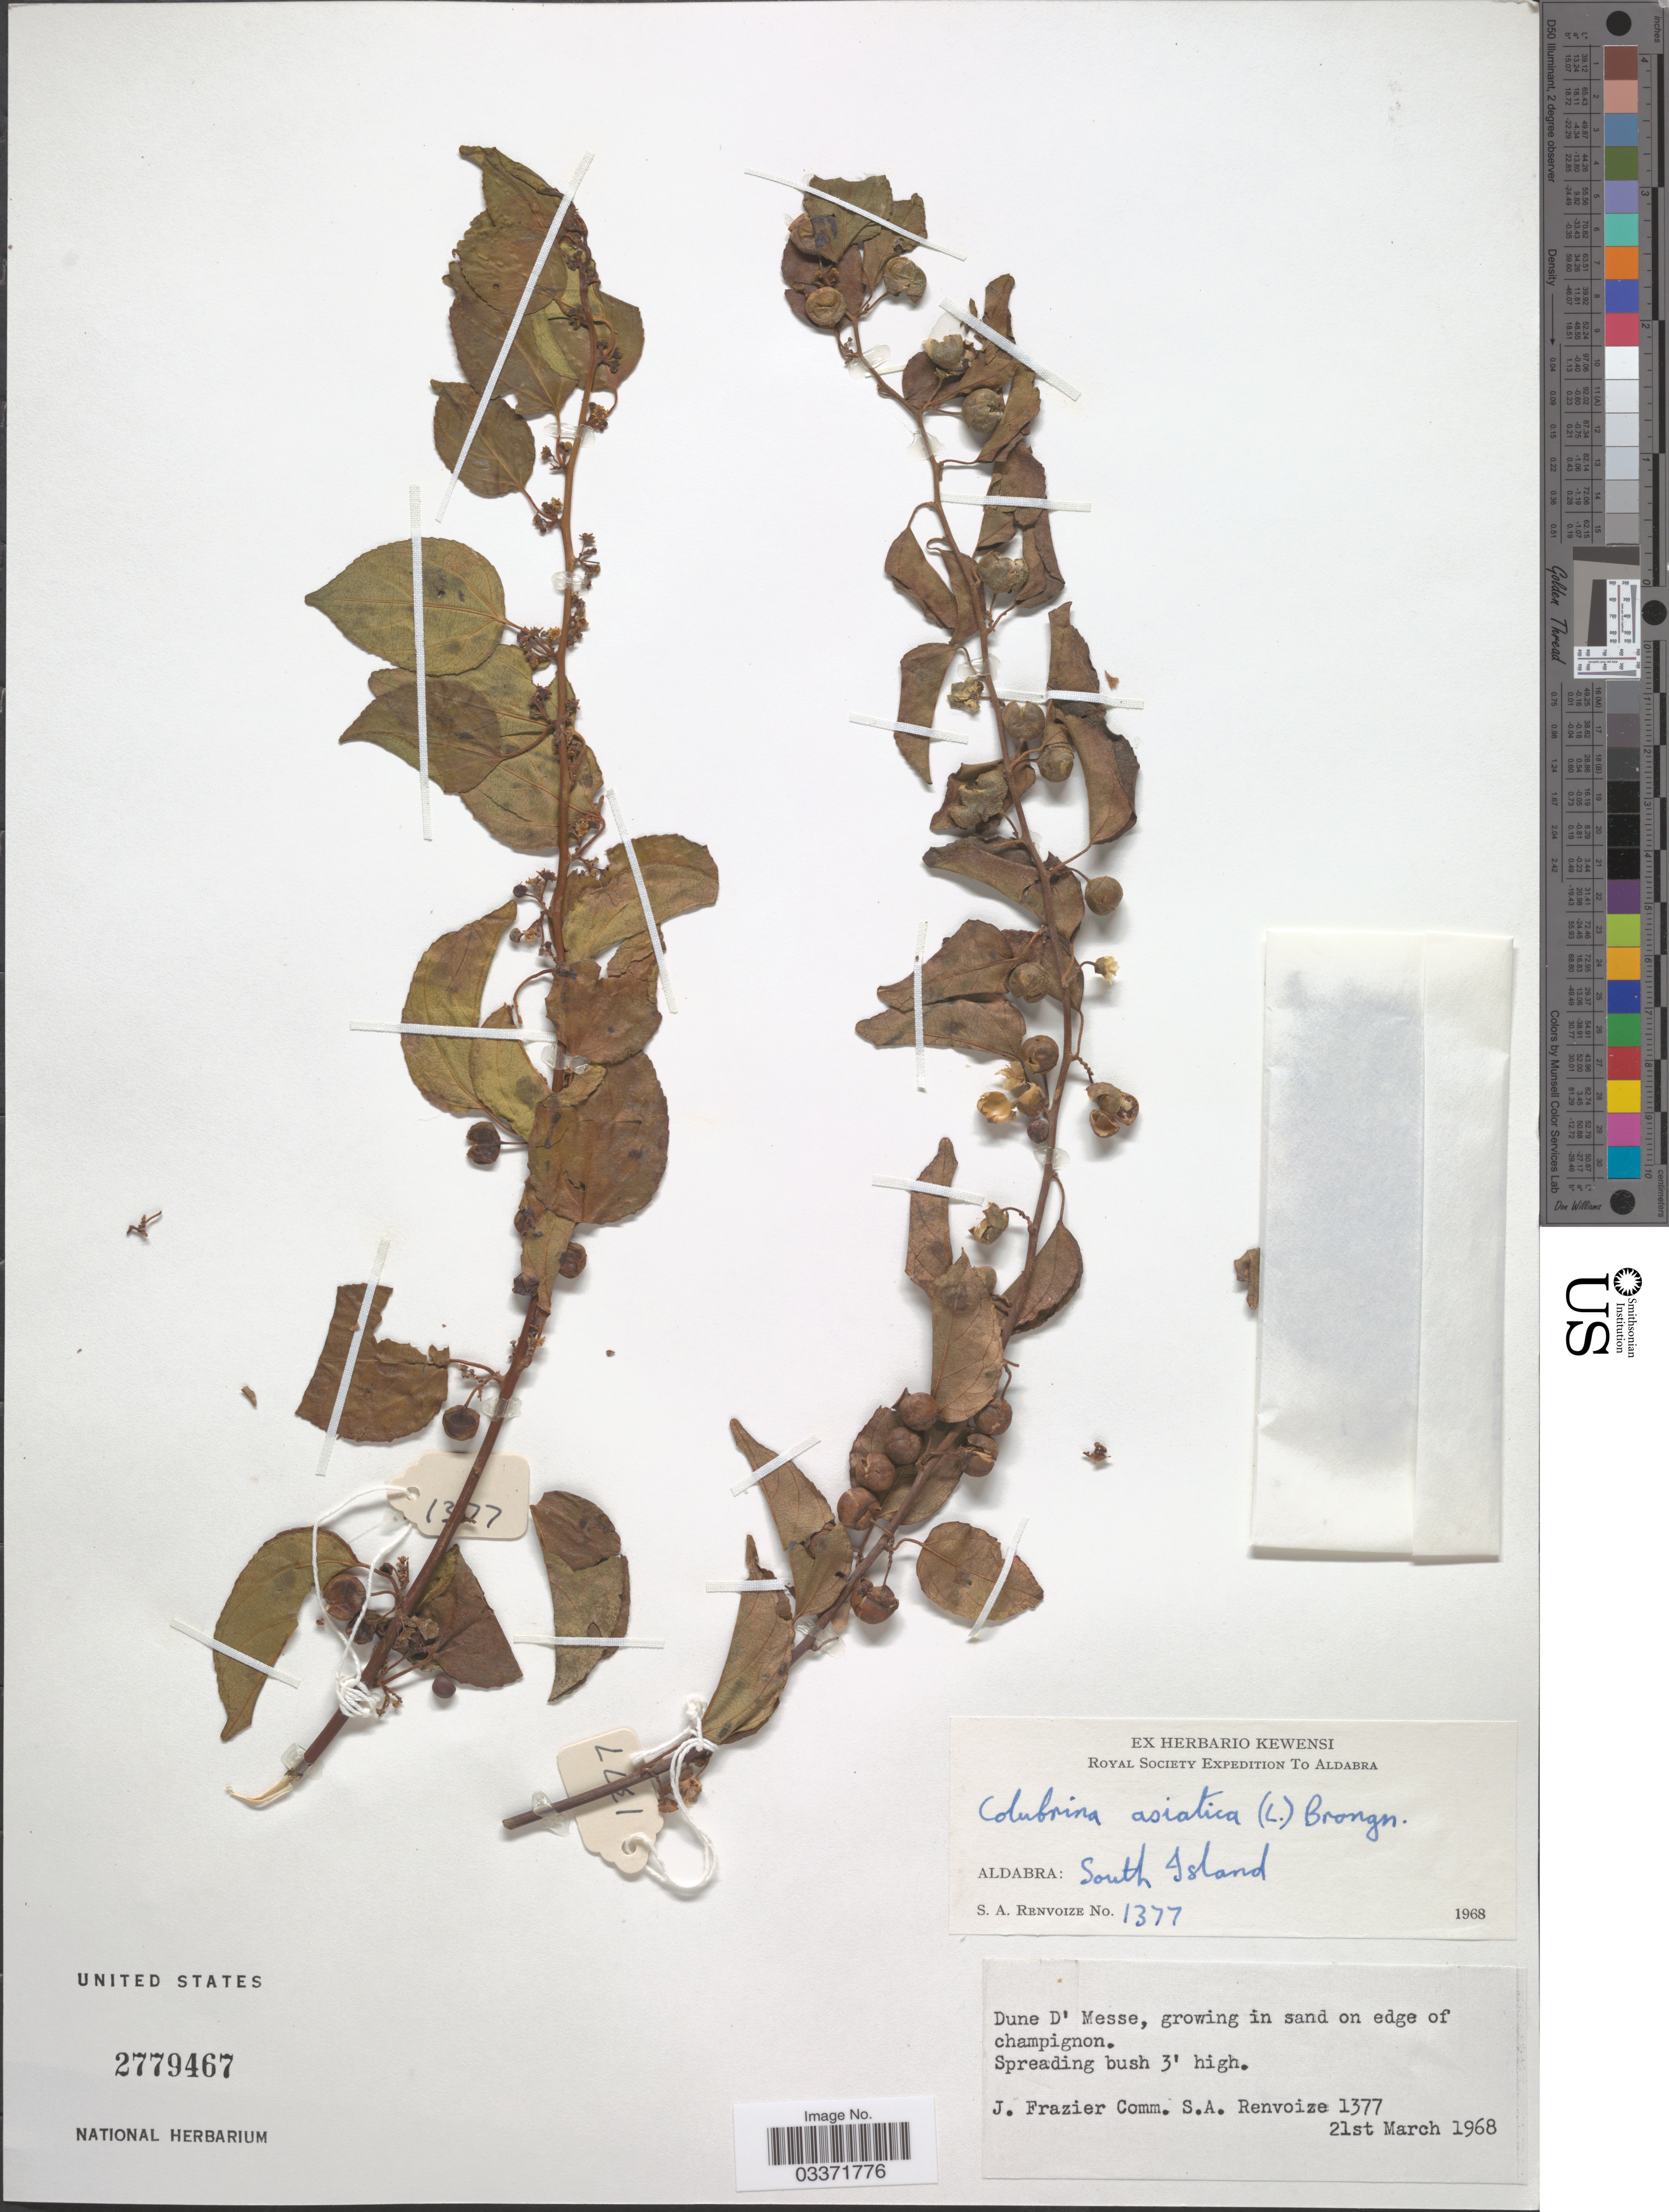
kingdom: Plantae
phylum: Tracheophyta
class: Magnoliopsida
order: Rosales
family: Rhamnaceae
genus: Colubrina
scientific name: Colubrina asiatica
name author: (L.) Brongn.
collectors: S. A. Renvoize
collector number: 1377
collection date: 1968-03-21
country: Seychelles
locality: Aldabra: South Island.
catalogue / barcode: US 2779467